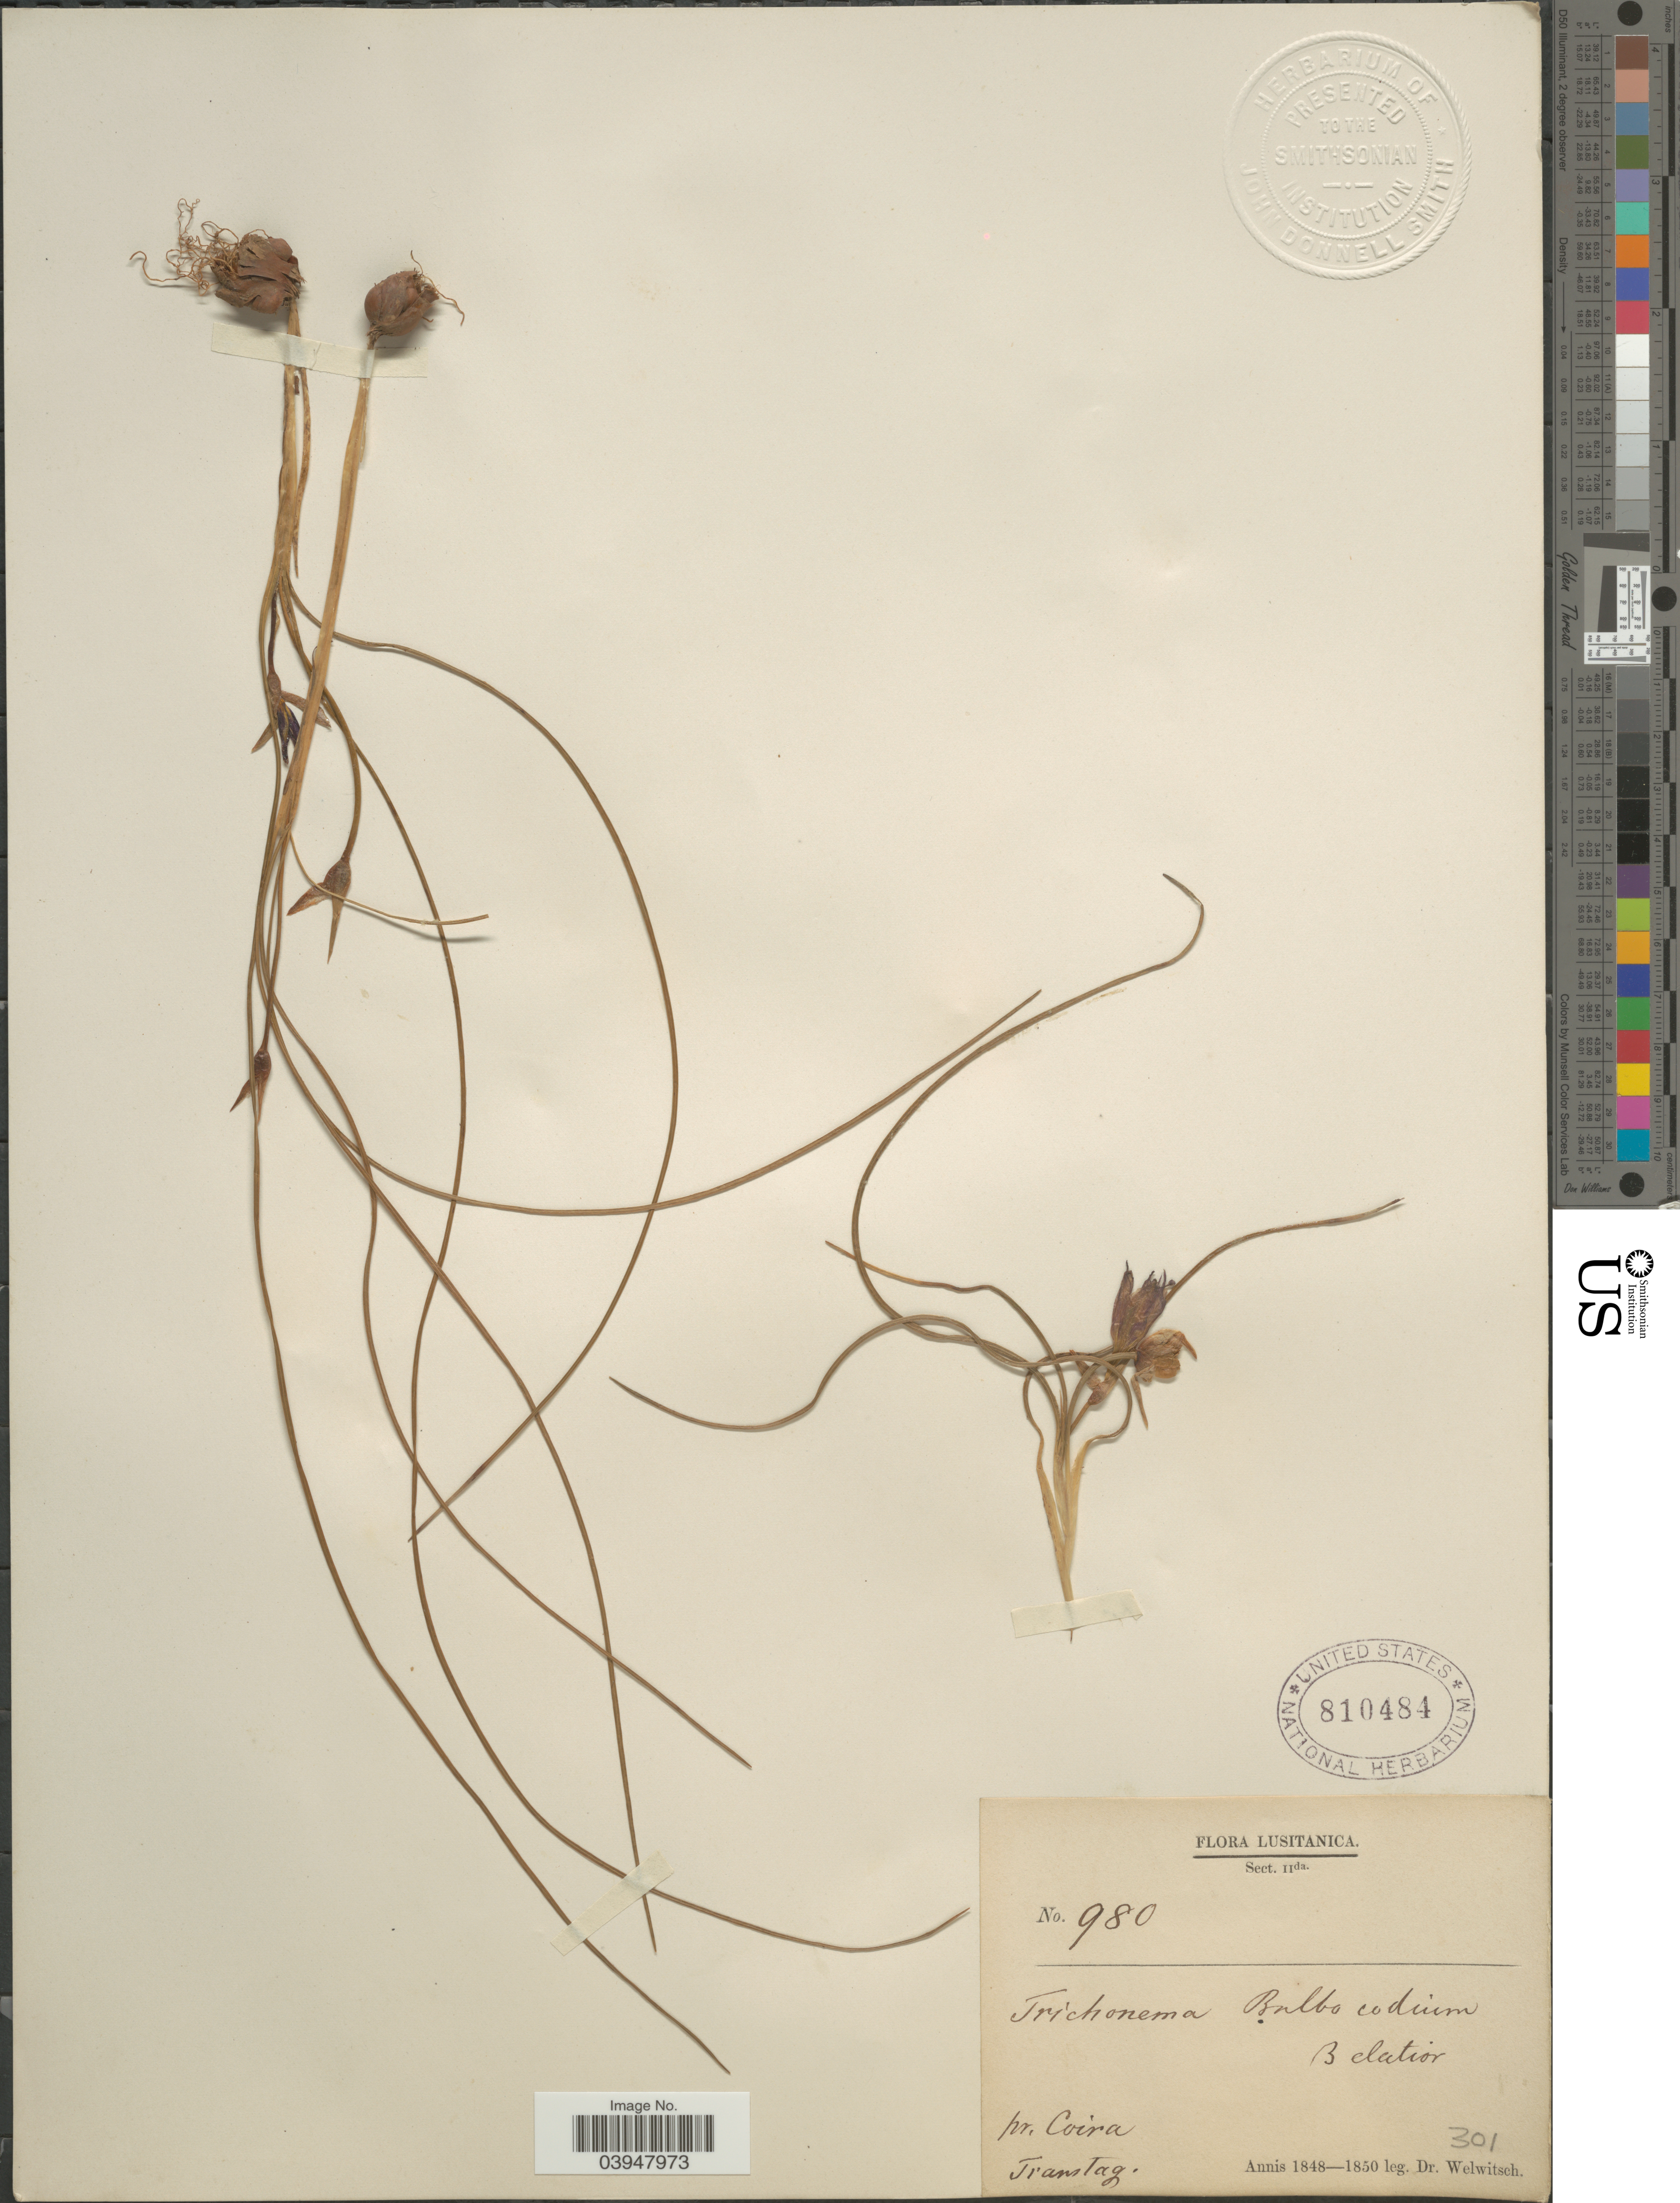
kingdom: Plantae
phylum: Tracheophyta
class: Liliopsida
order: Asparagales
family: Iridaceae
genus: Romulea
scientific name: Romulea bulbocodium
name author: (L.) Sebast. & Mauri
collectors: -. Welwitsch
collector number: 980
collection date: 1848/1850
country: Portugal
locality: Lusitanica. Pr. Coira. Tramtag.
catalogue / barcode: US 810484